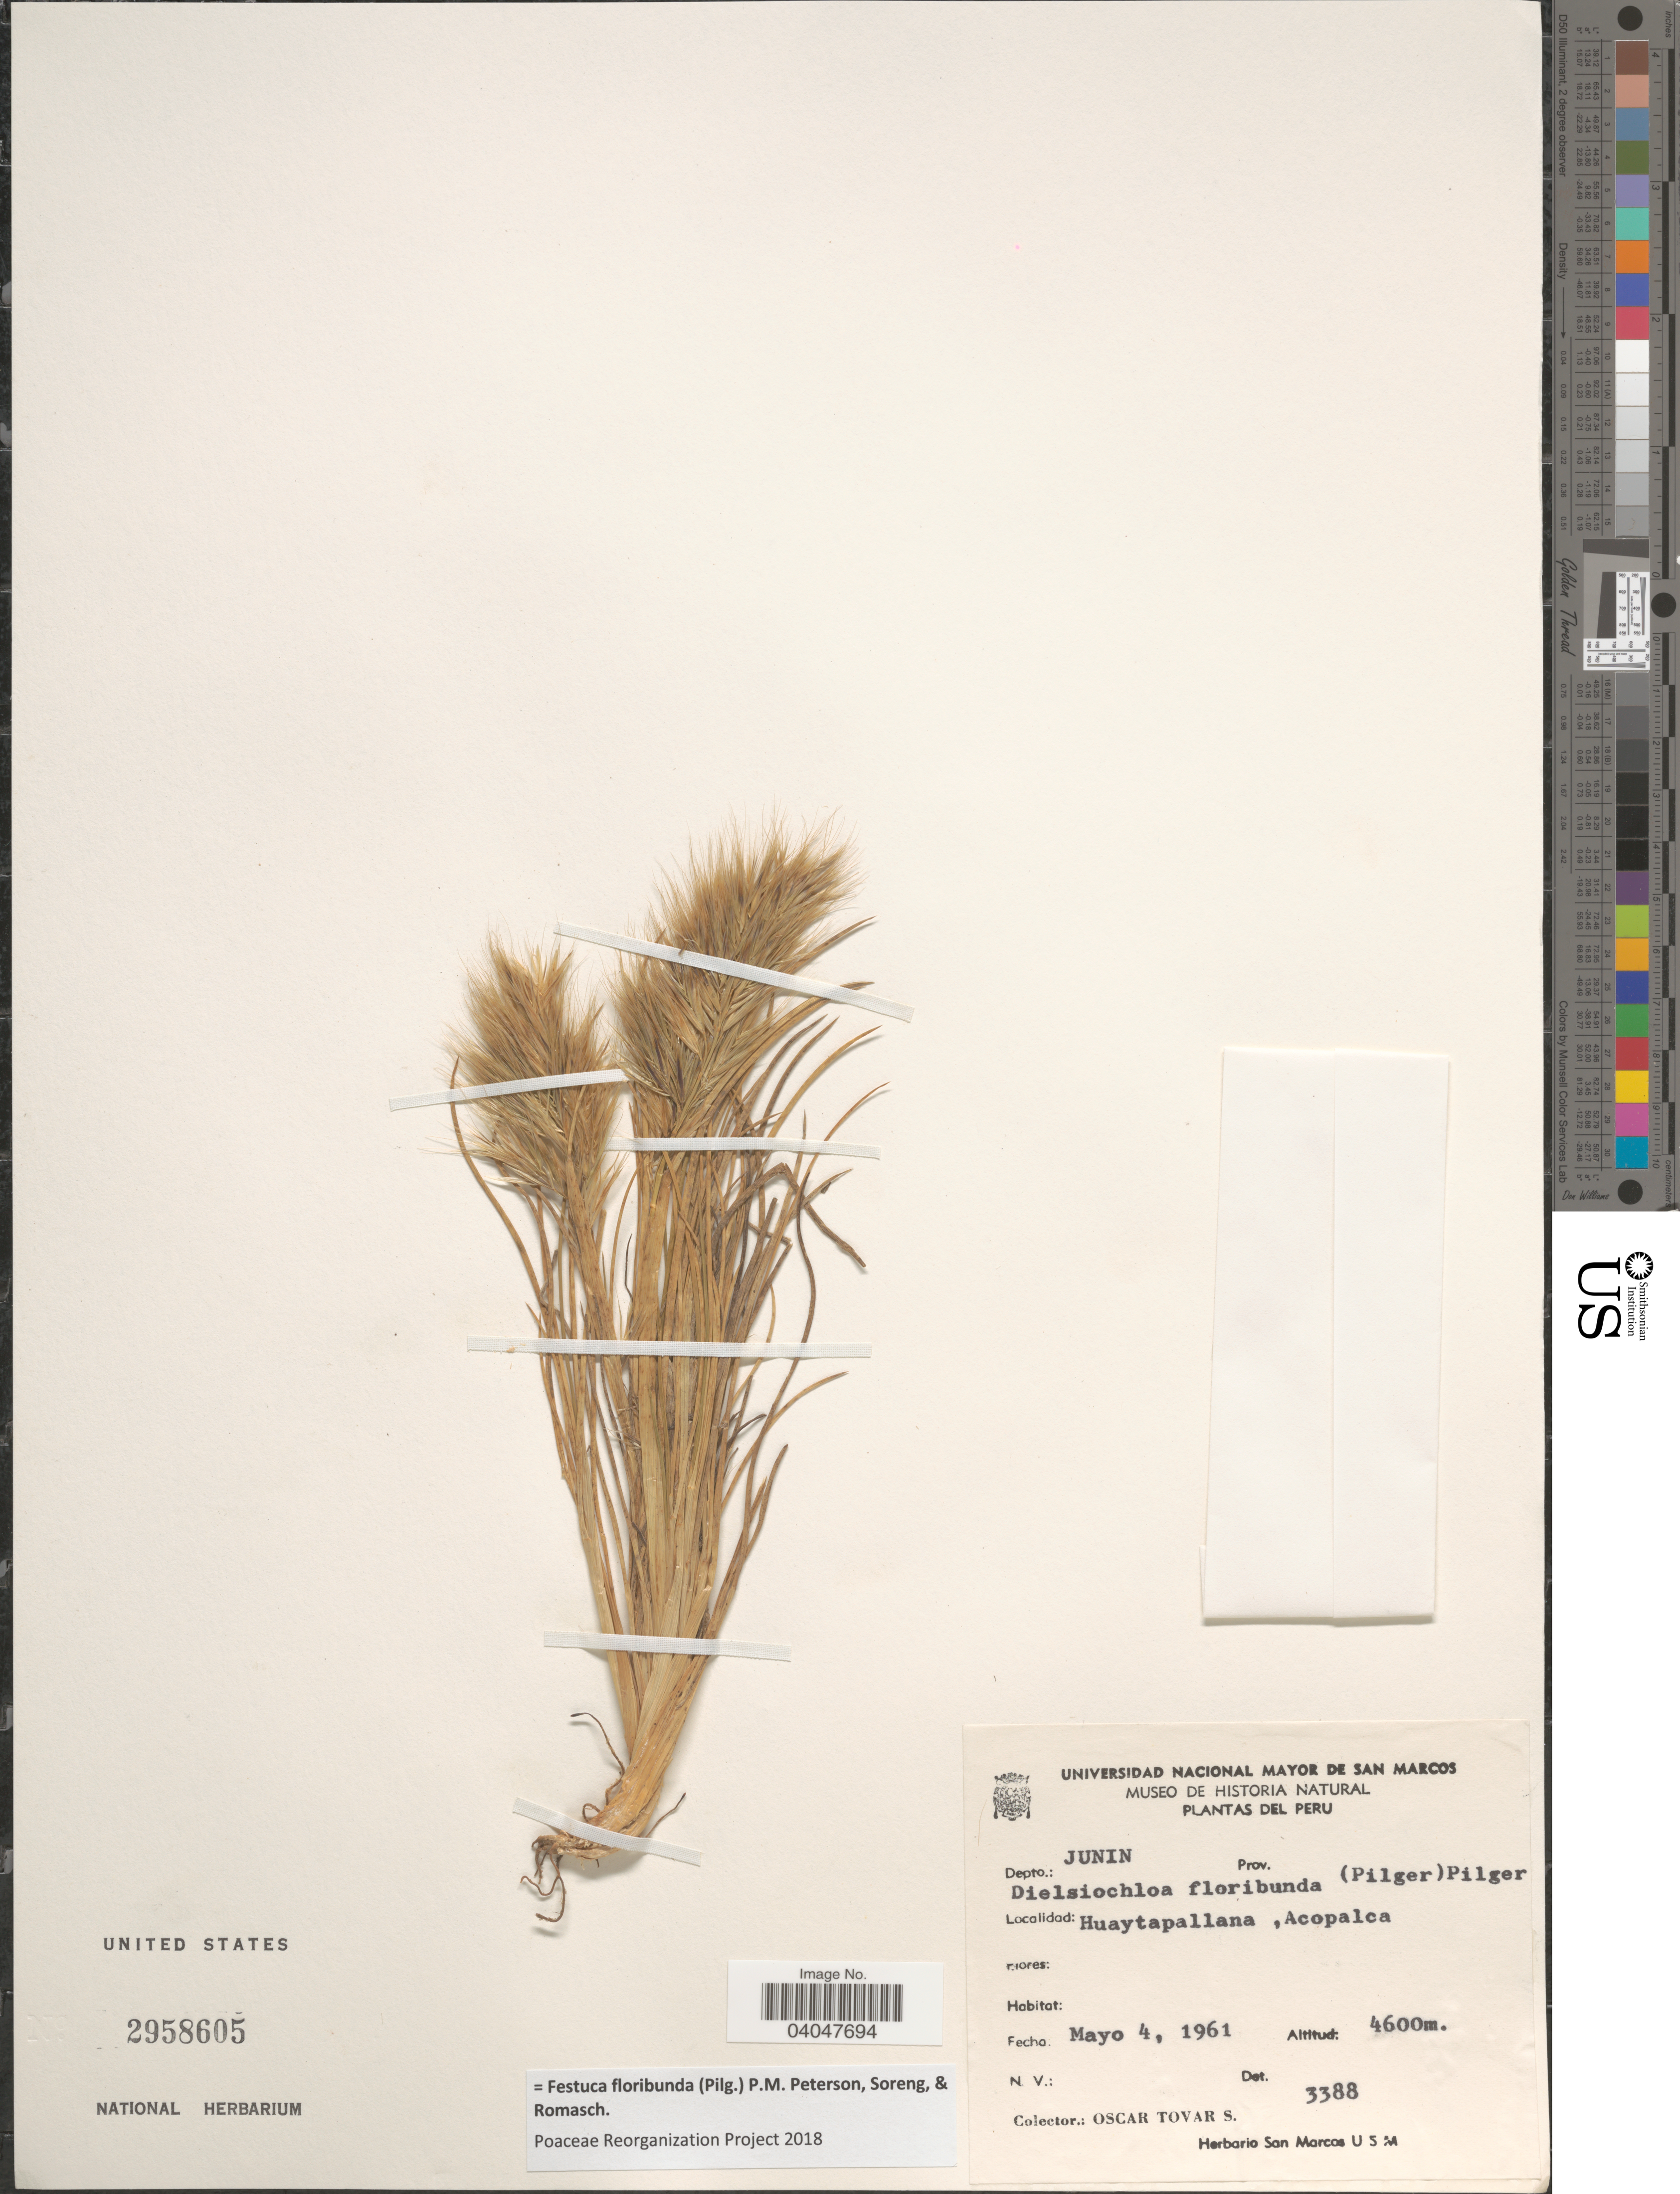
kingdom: Plantae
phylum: Tracheophyta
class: Liliopsida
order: Poales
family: Poaceae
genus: Festuca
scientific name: Festuca floribunda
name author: (Pilg.) P.M. Peterson et al.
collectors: Ó. Tovar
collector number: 3388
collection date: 1961-05-04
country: Peru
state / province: Junín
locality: Dept.: Junin. Huaytapallana ,Acopalca.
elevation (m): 4600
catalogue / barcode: US 2958605